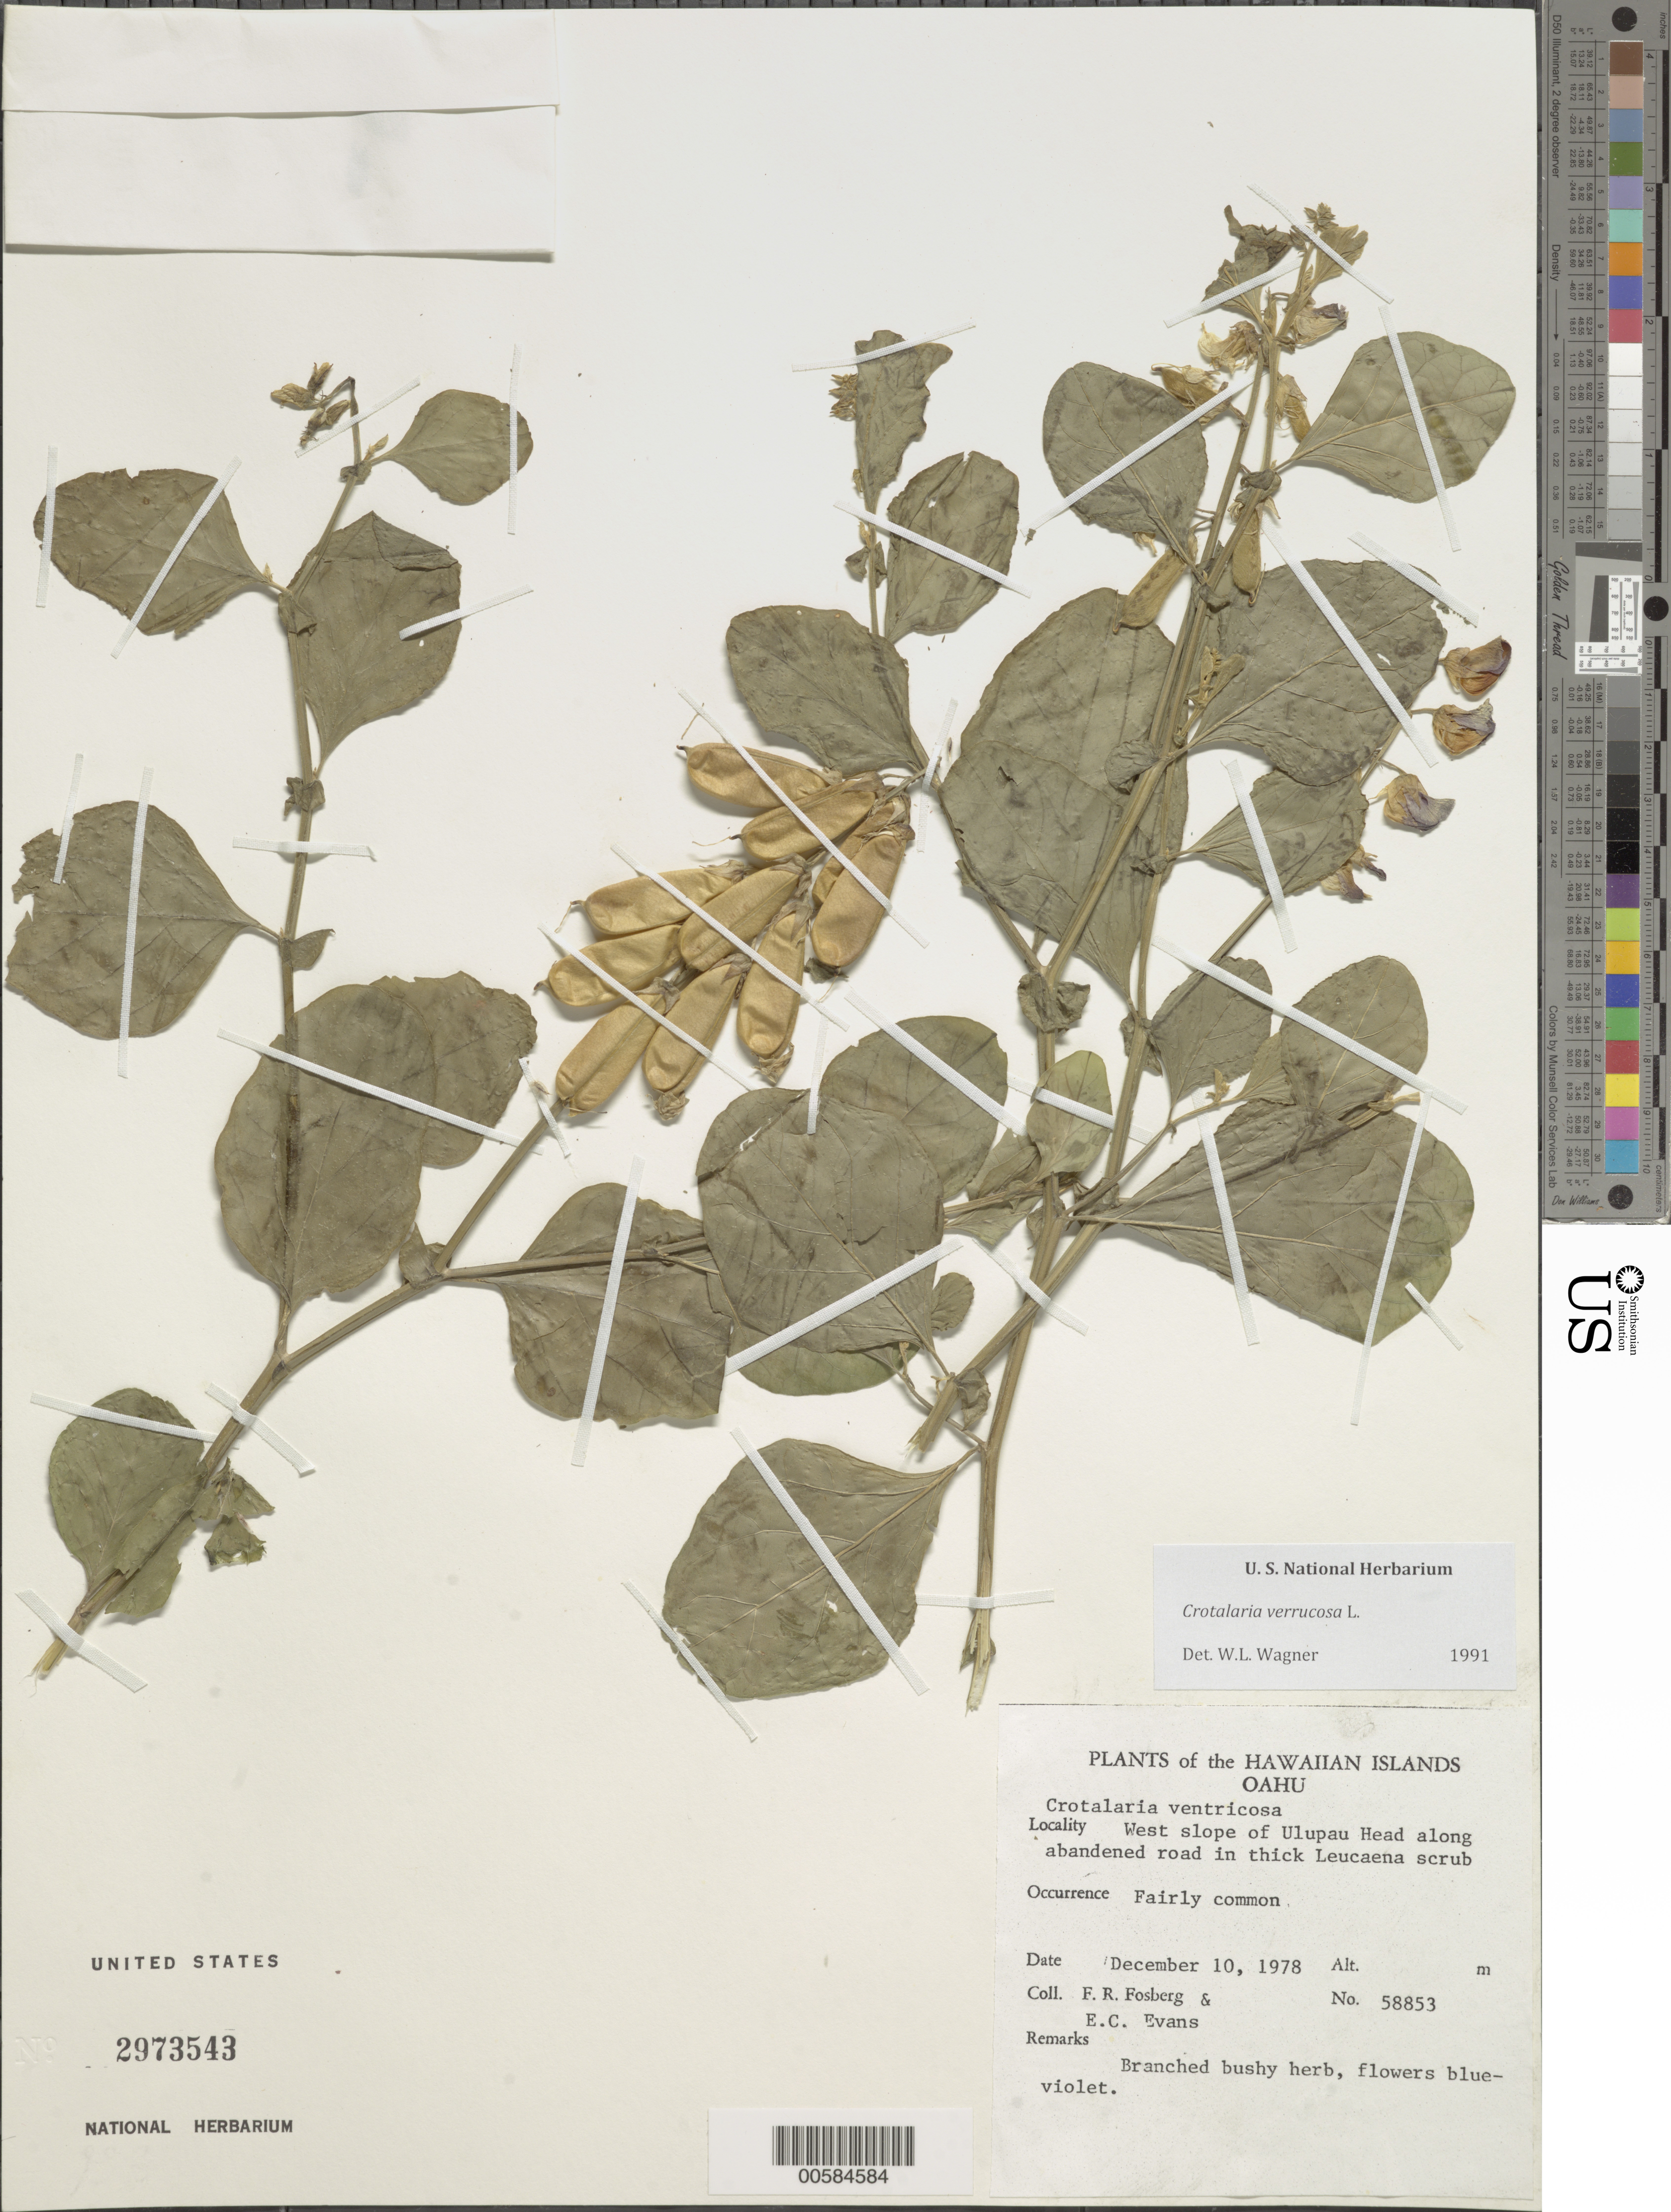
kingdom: Plantae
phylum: Tracheophyta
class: Magnoliopsida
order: Fabales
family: Fabaceae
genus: Crotalaria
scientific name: Crotalaria verrucosa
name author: L.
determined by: Wagner, W. L., (BOT), Smithsonian Institution - National Museum of Natural History (UNITED STATES)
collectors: F. R. Fosberg & E. C. Evans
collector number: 58853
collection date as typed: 10 Dec 1978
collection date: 1978-12-10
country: United States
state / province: Hawaii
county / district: Honolulu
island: Oahu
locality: W slope of Ulupau Head along abandened road.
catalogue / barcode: US 2973543